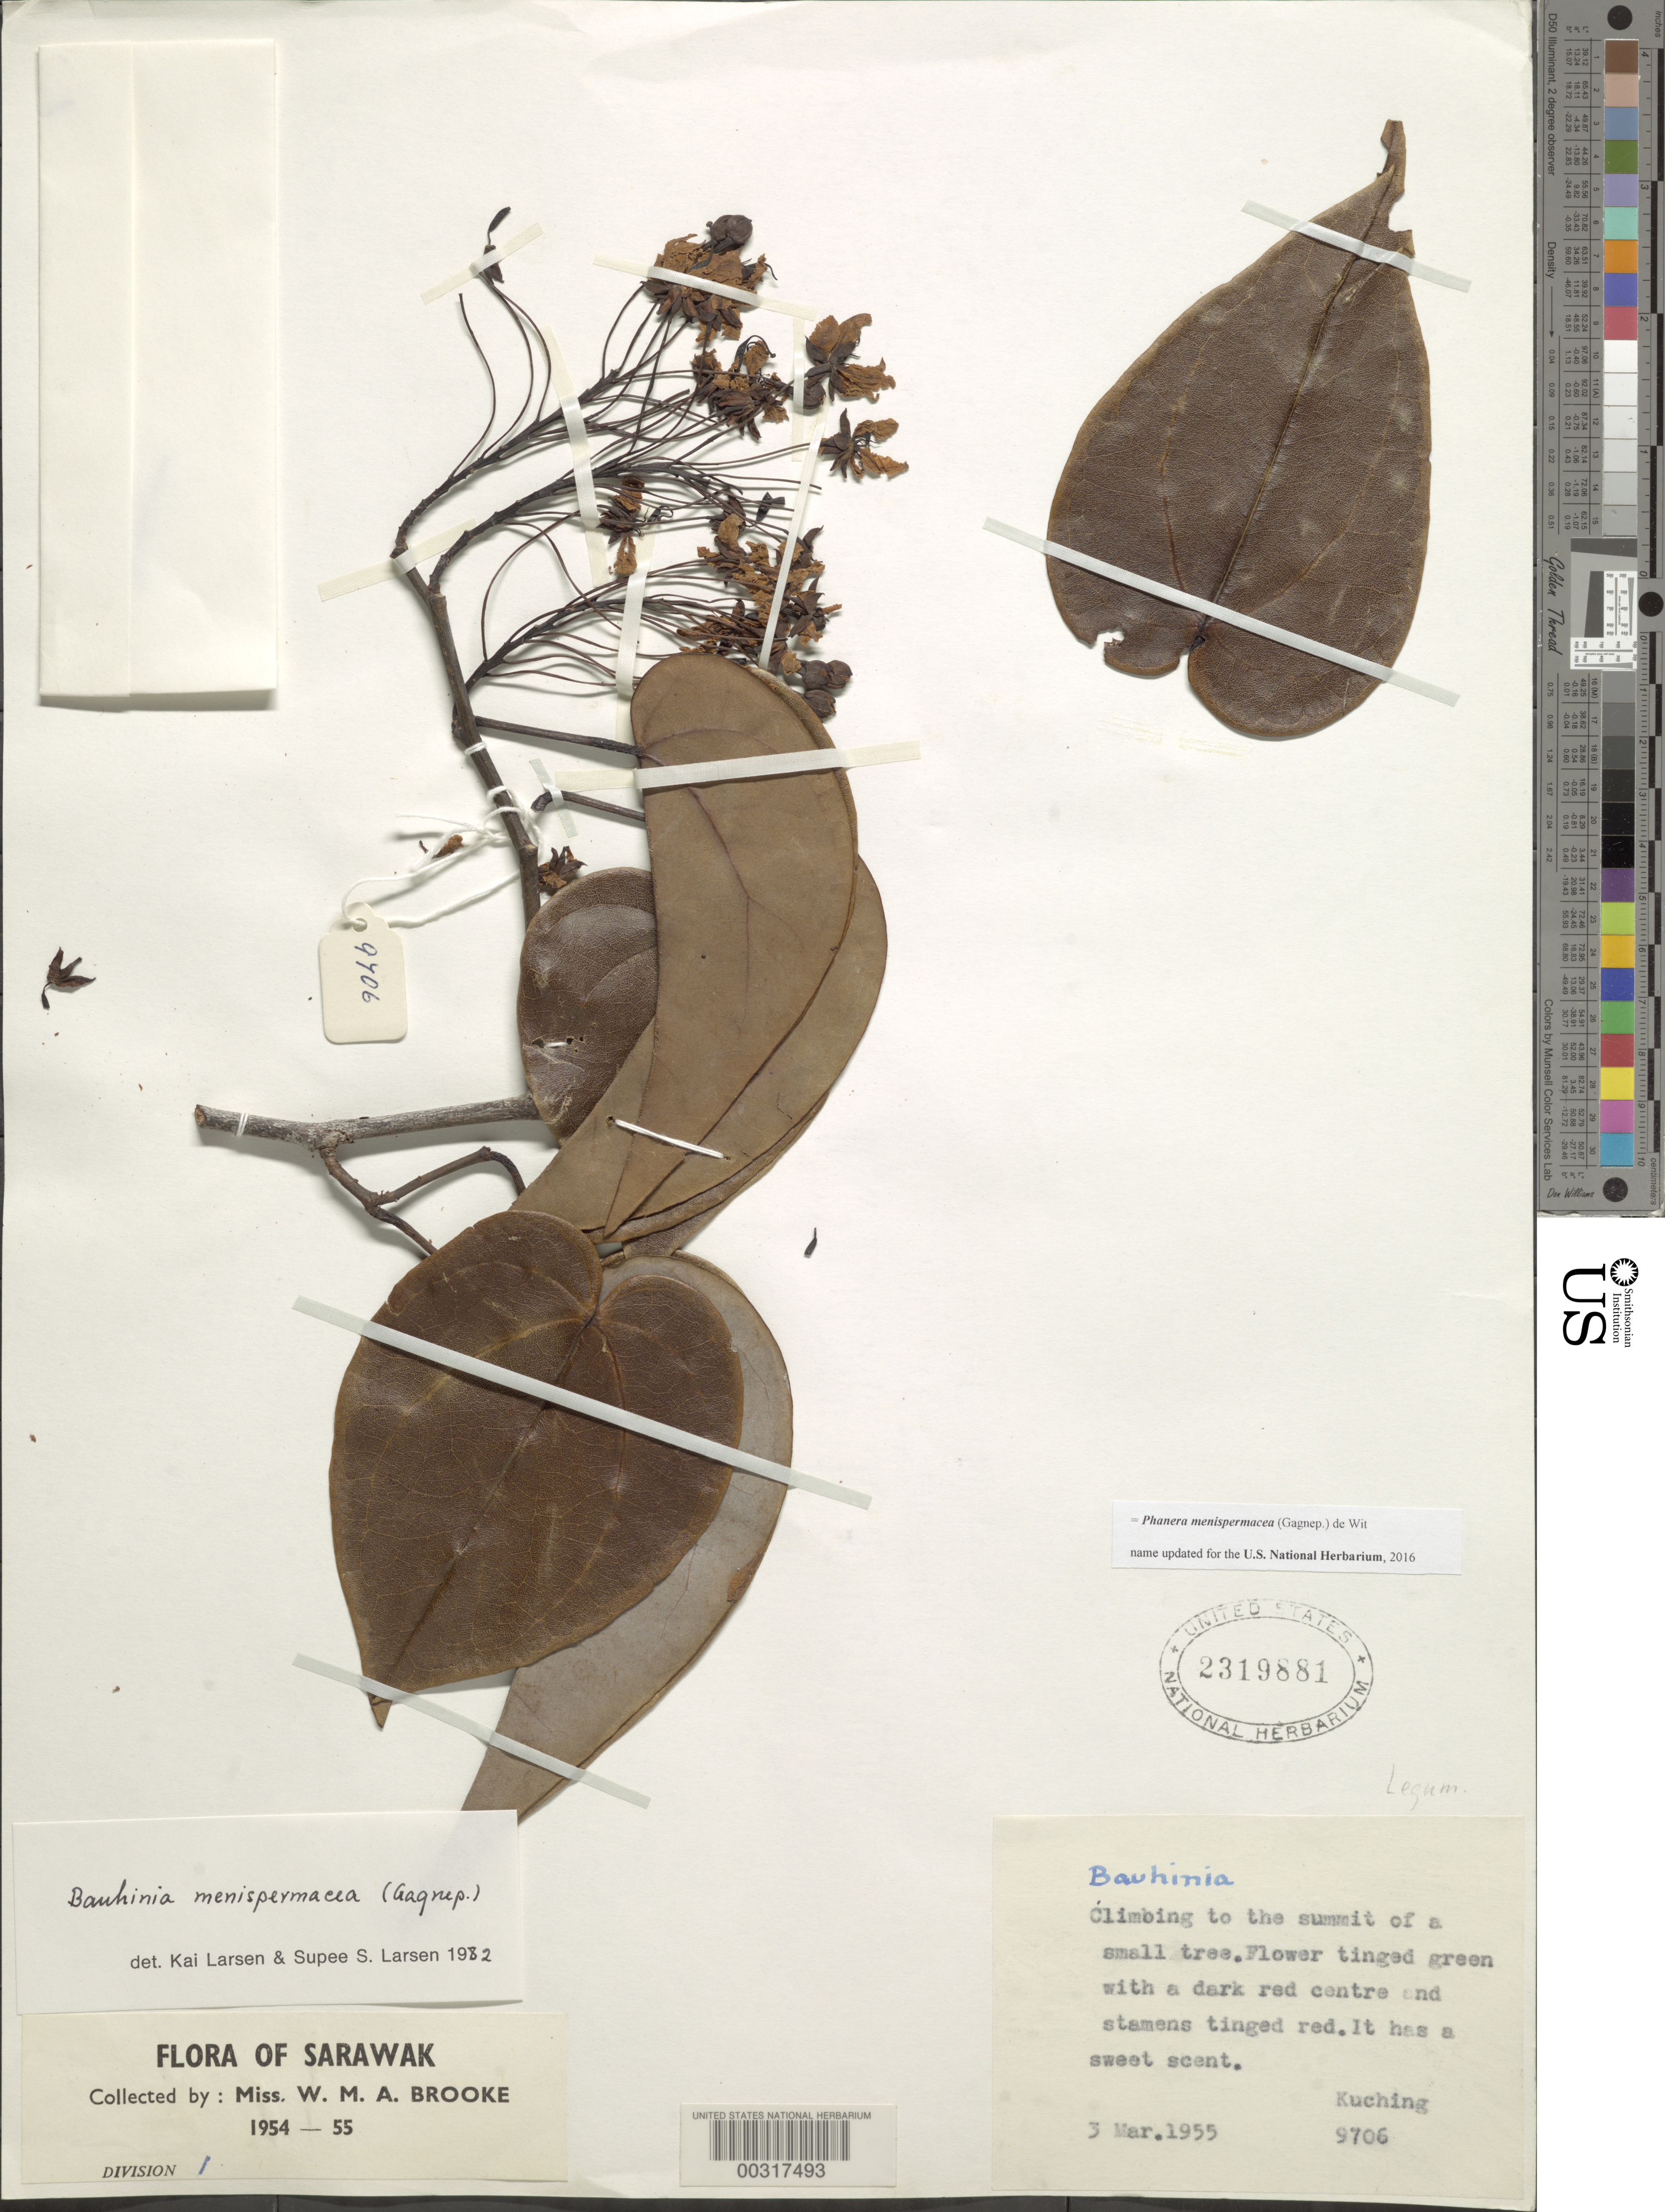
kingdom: Plantae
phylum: Tracheophyta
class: Magnoliopsida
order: Fabales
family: Fabaceae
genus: Phanera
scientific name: Phanera menispermacea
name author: (Gagnep.) de Wit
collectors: W. Brooke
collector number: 9706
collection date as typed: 03 Mar 1955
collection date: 1955-03-03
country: Malaysia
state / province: Sarawak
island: Borneo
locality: Kuching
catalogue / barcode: US 2319881